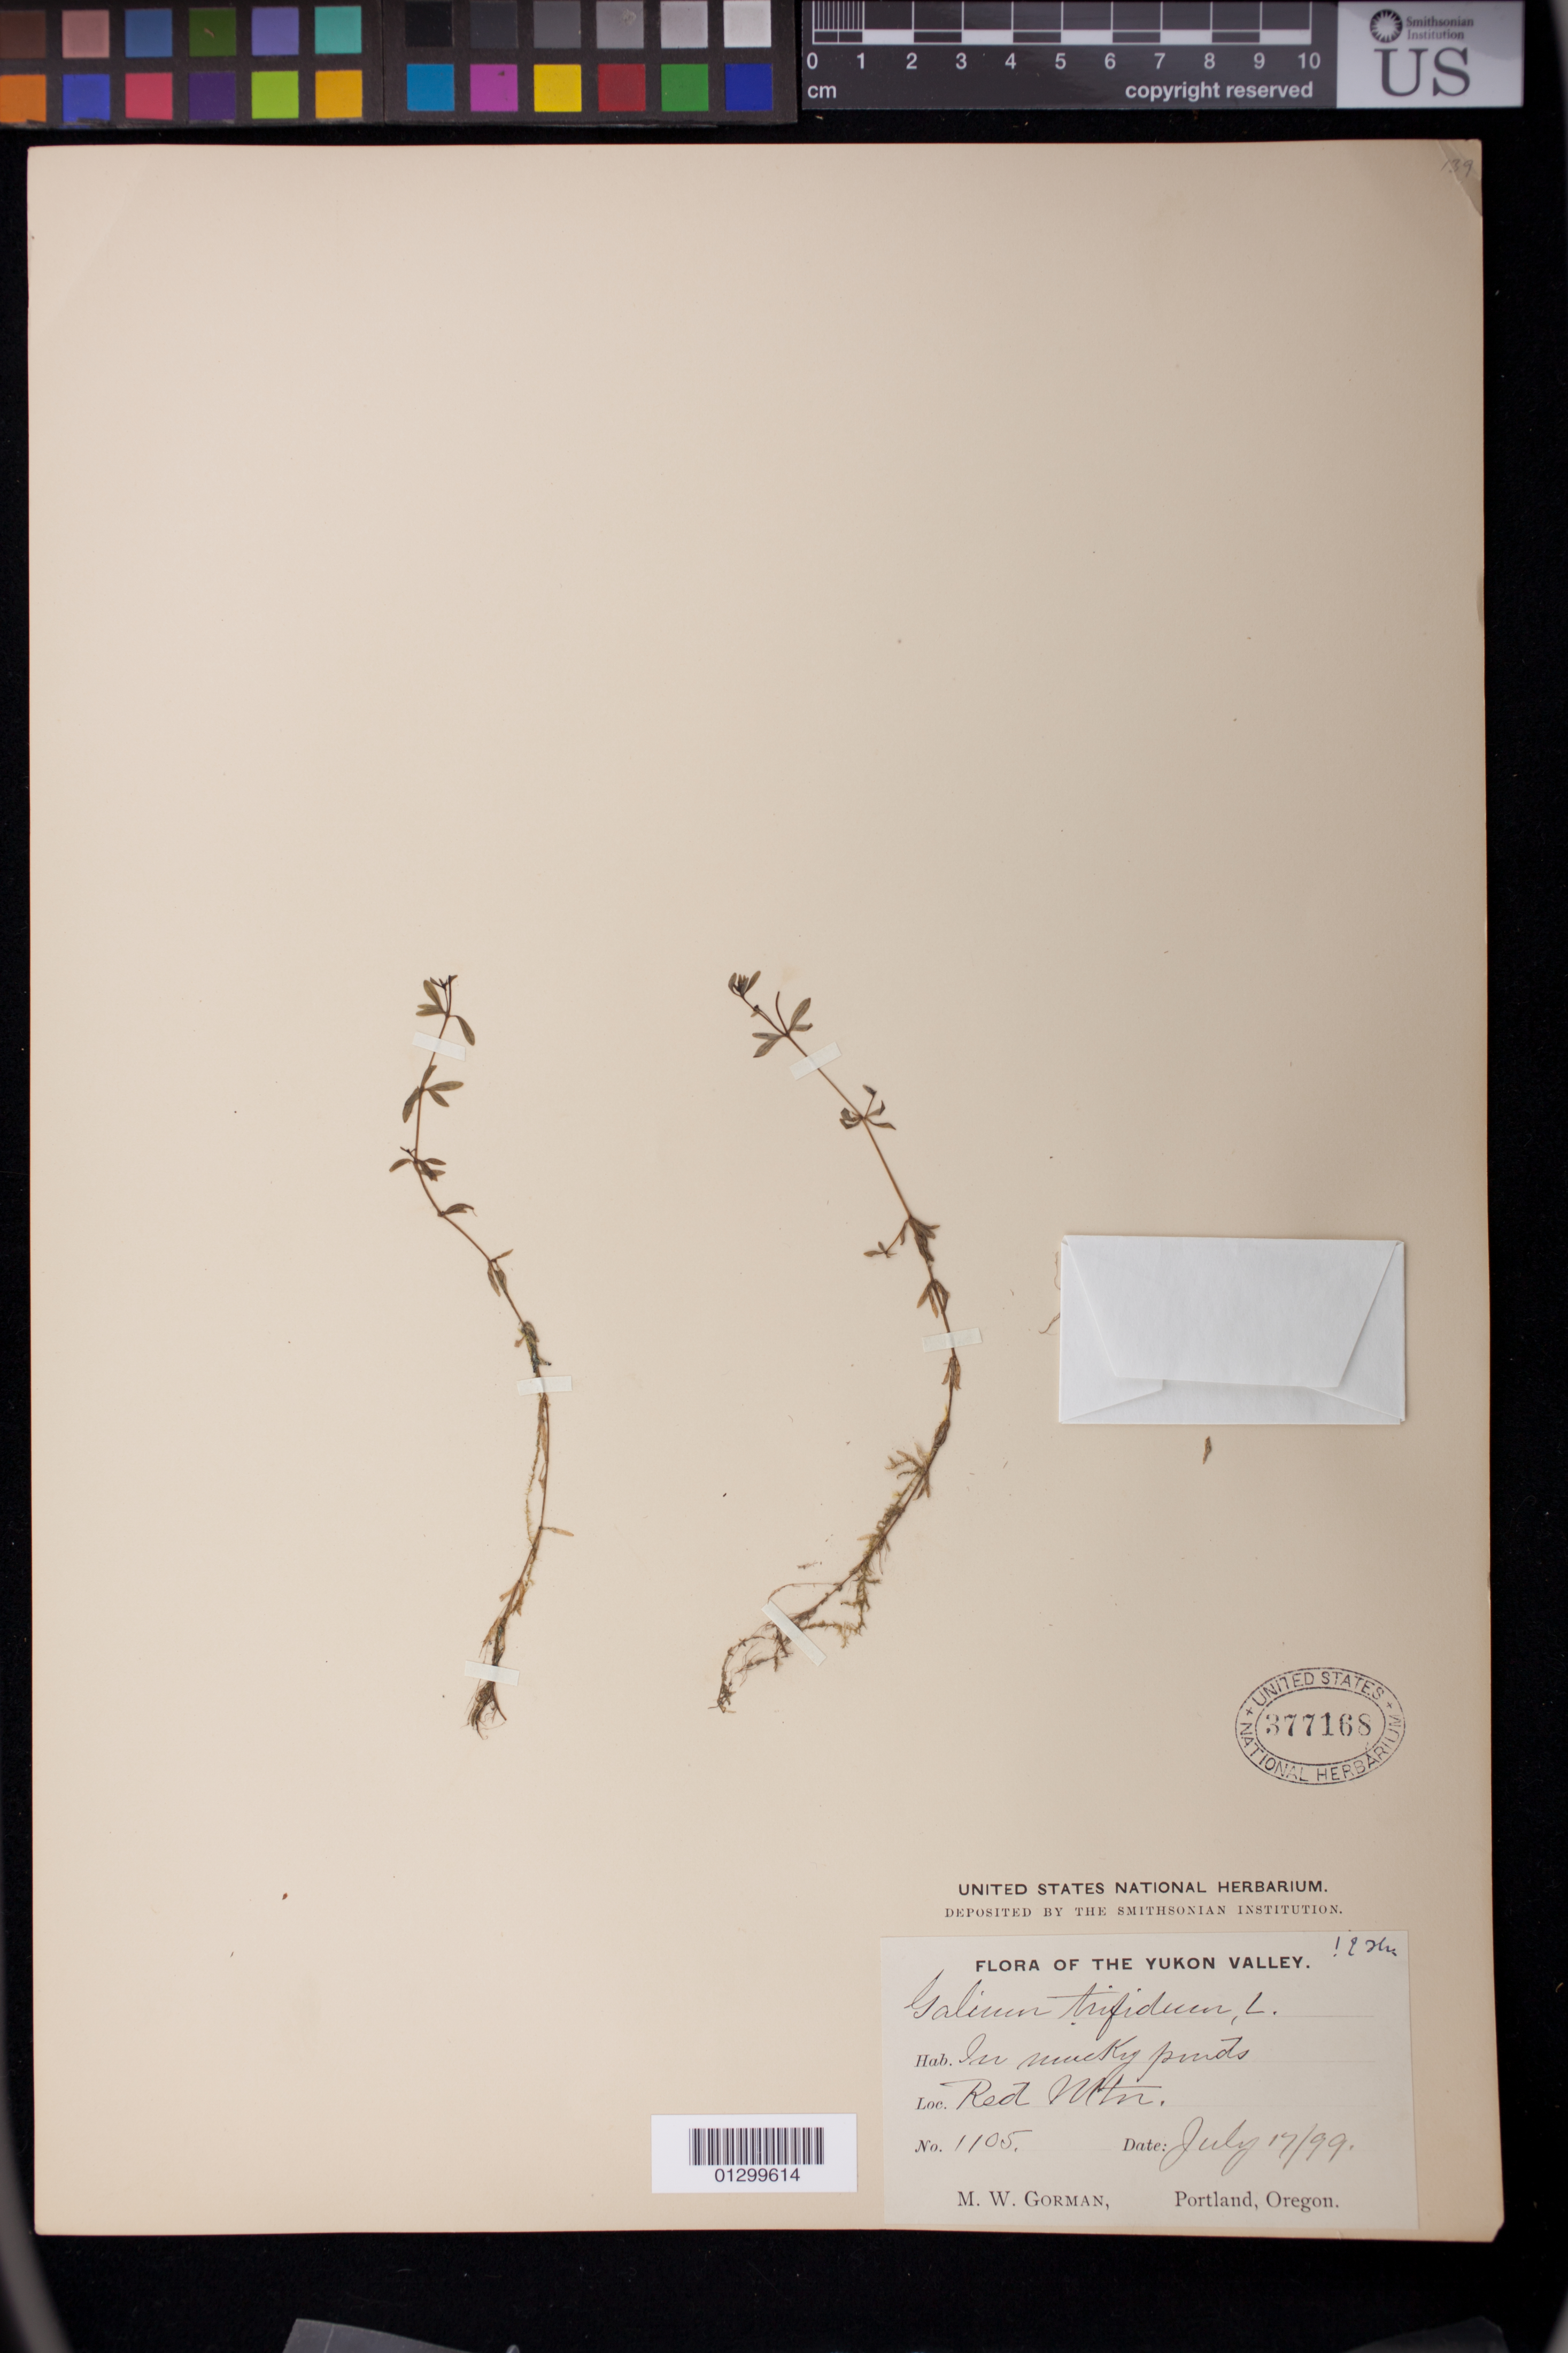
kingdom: Plantae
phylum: Tracheophyta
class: Magnoliopsida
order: Gentianales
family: Rubiaceae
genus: Galium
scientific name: Galium trifidum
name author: L.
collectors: M. W. Gorman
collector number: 1105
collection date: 1899-07-17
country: Canada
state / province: Yukon Territory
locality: Red Mountain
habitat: In mucky ponds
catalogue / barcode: US 377168